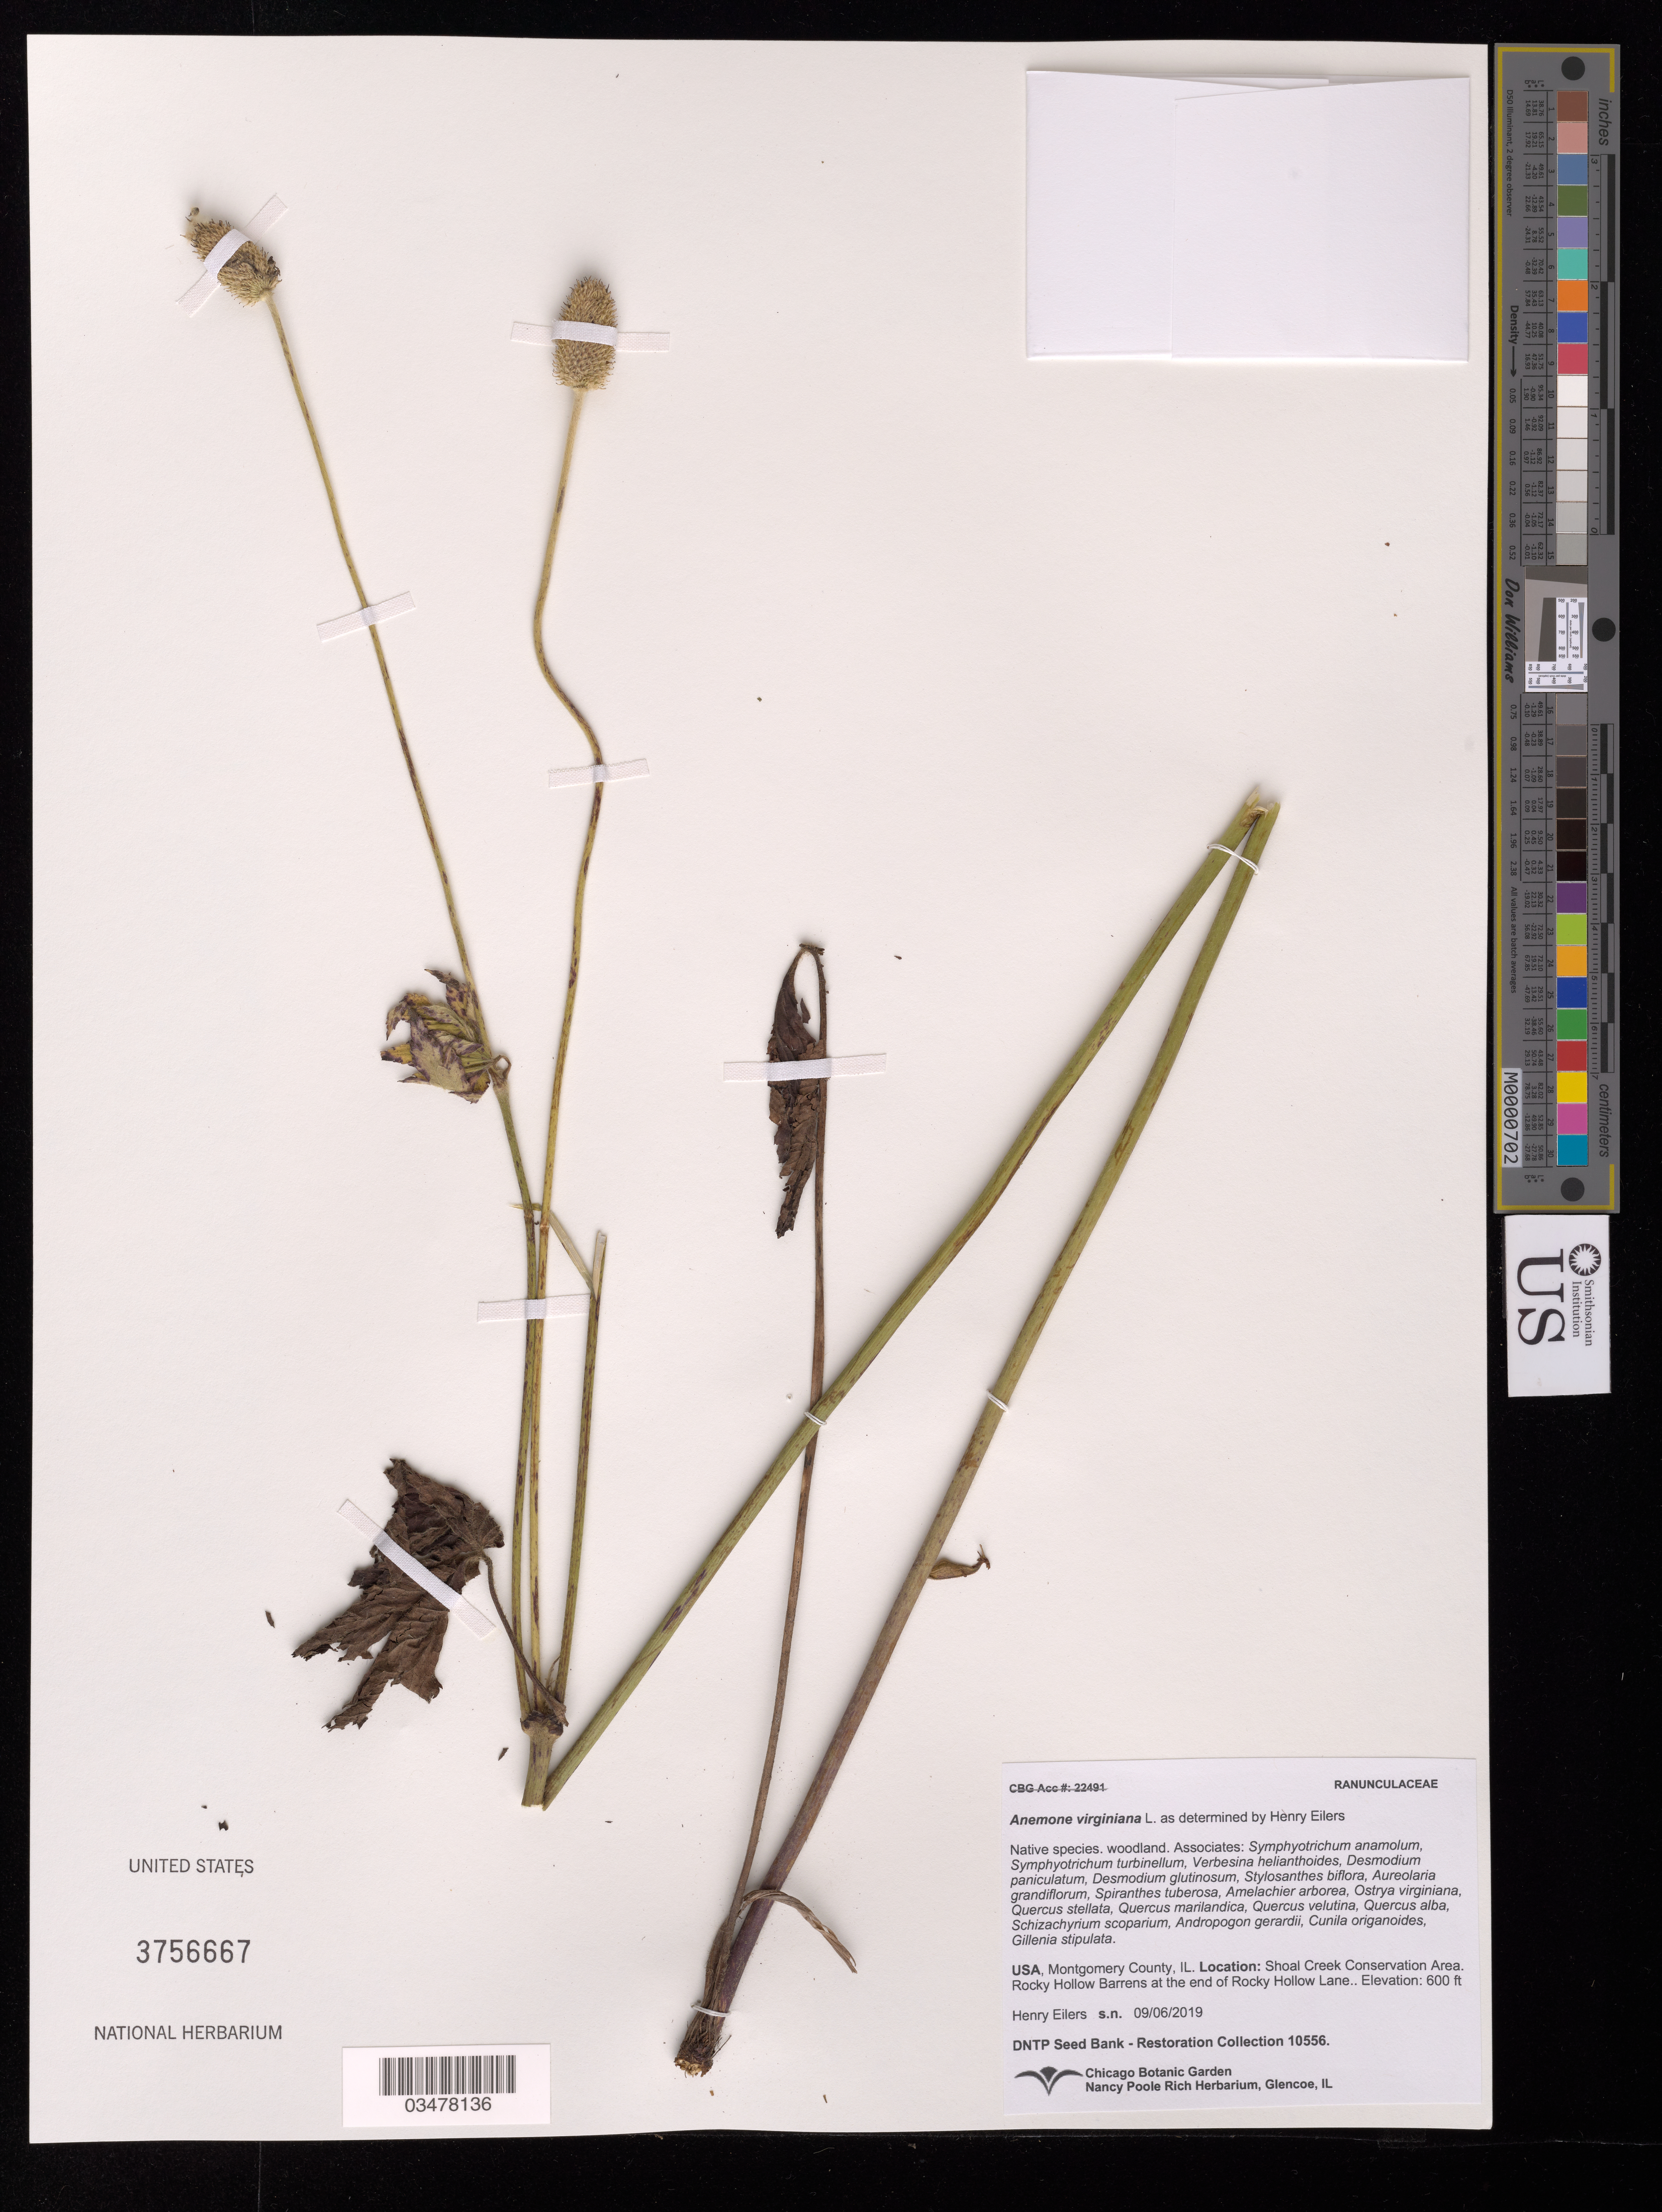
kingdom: Plantae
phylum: Tracheophyta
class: Magnoliopsida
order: Ranunculales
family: Ranunculaceae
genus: Anemone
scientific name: Anemone virginiana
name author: L.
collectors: H. Eilers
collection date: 2019-09-06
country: United States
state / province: Illinois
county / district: Montgomery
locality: Shoal Creek Conservation Area, Rocky Hollow Barrens at the end of Rocky Hollow Lane.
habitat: Woodland. With Quercus stellata, Quercus alba, Cunila origanoides, Gillenia stipulata, etc.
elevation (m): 183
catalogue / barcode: US 3756667